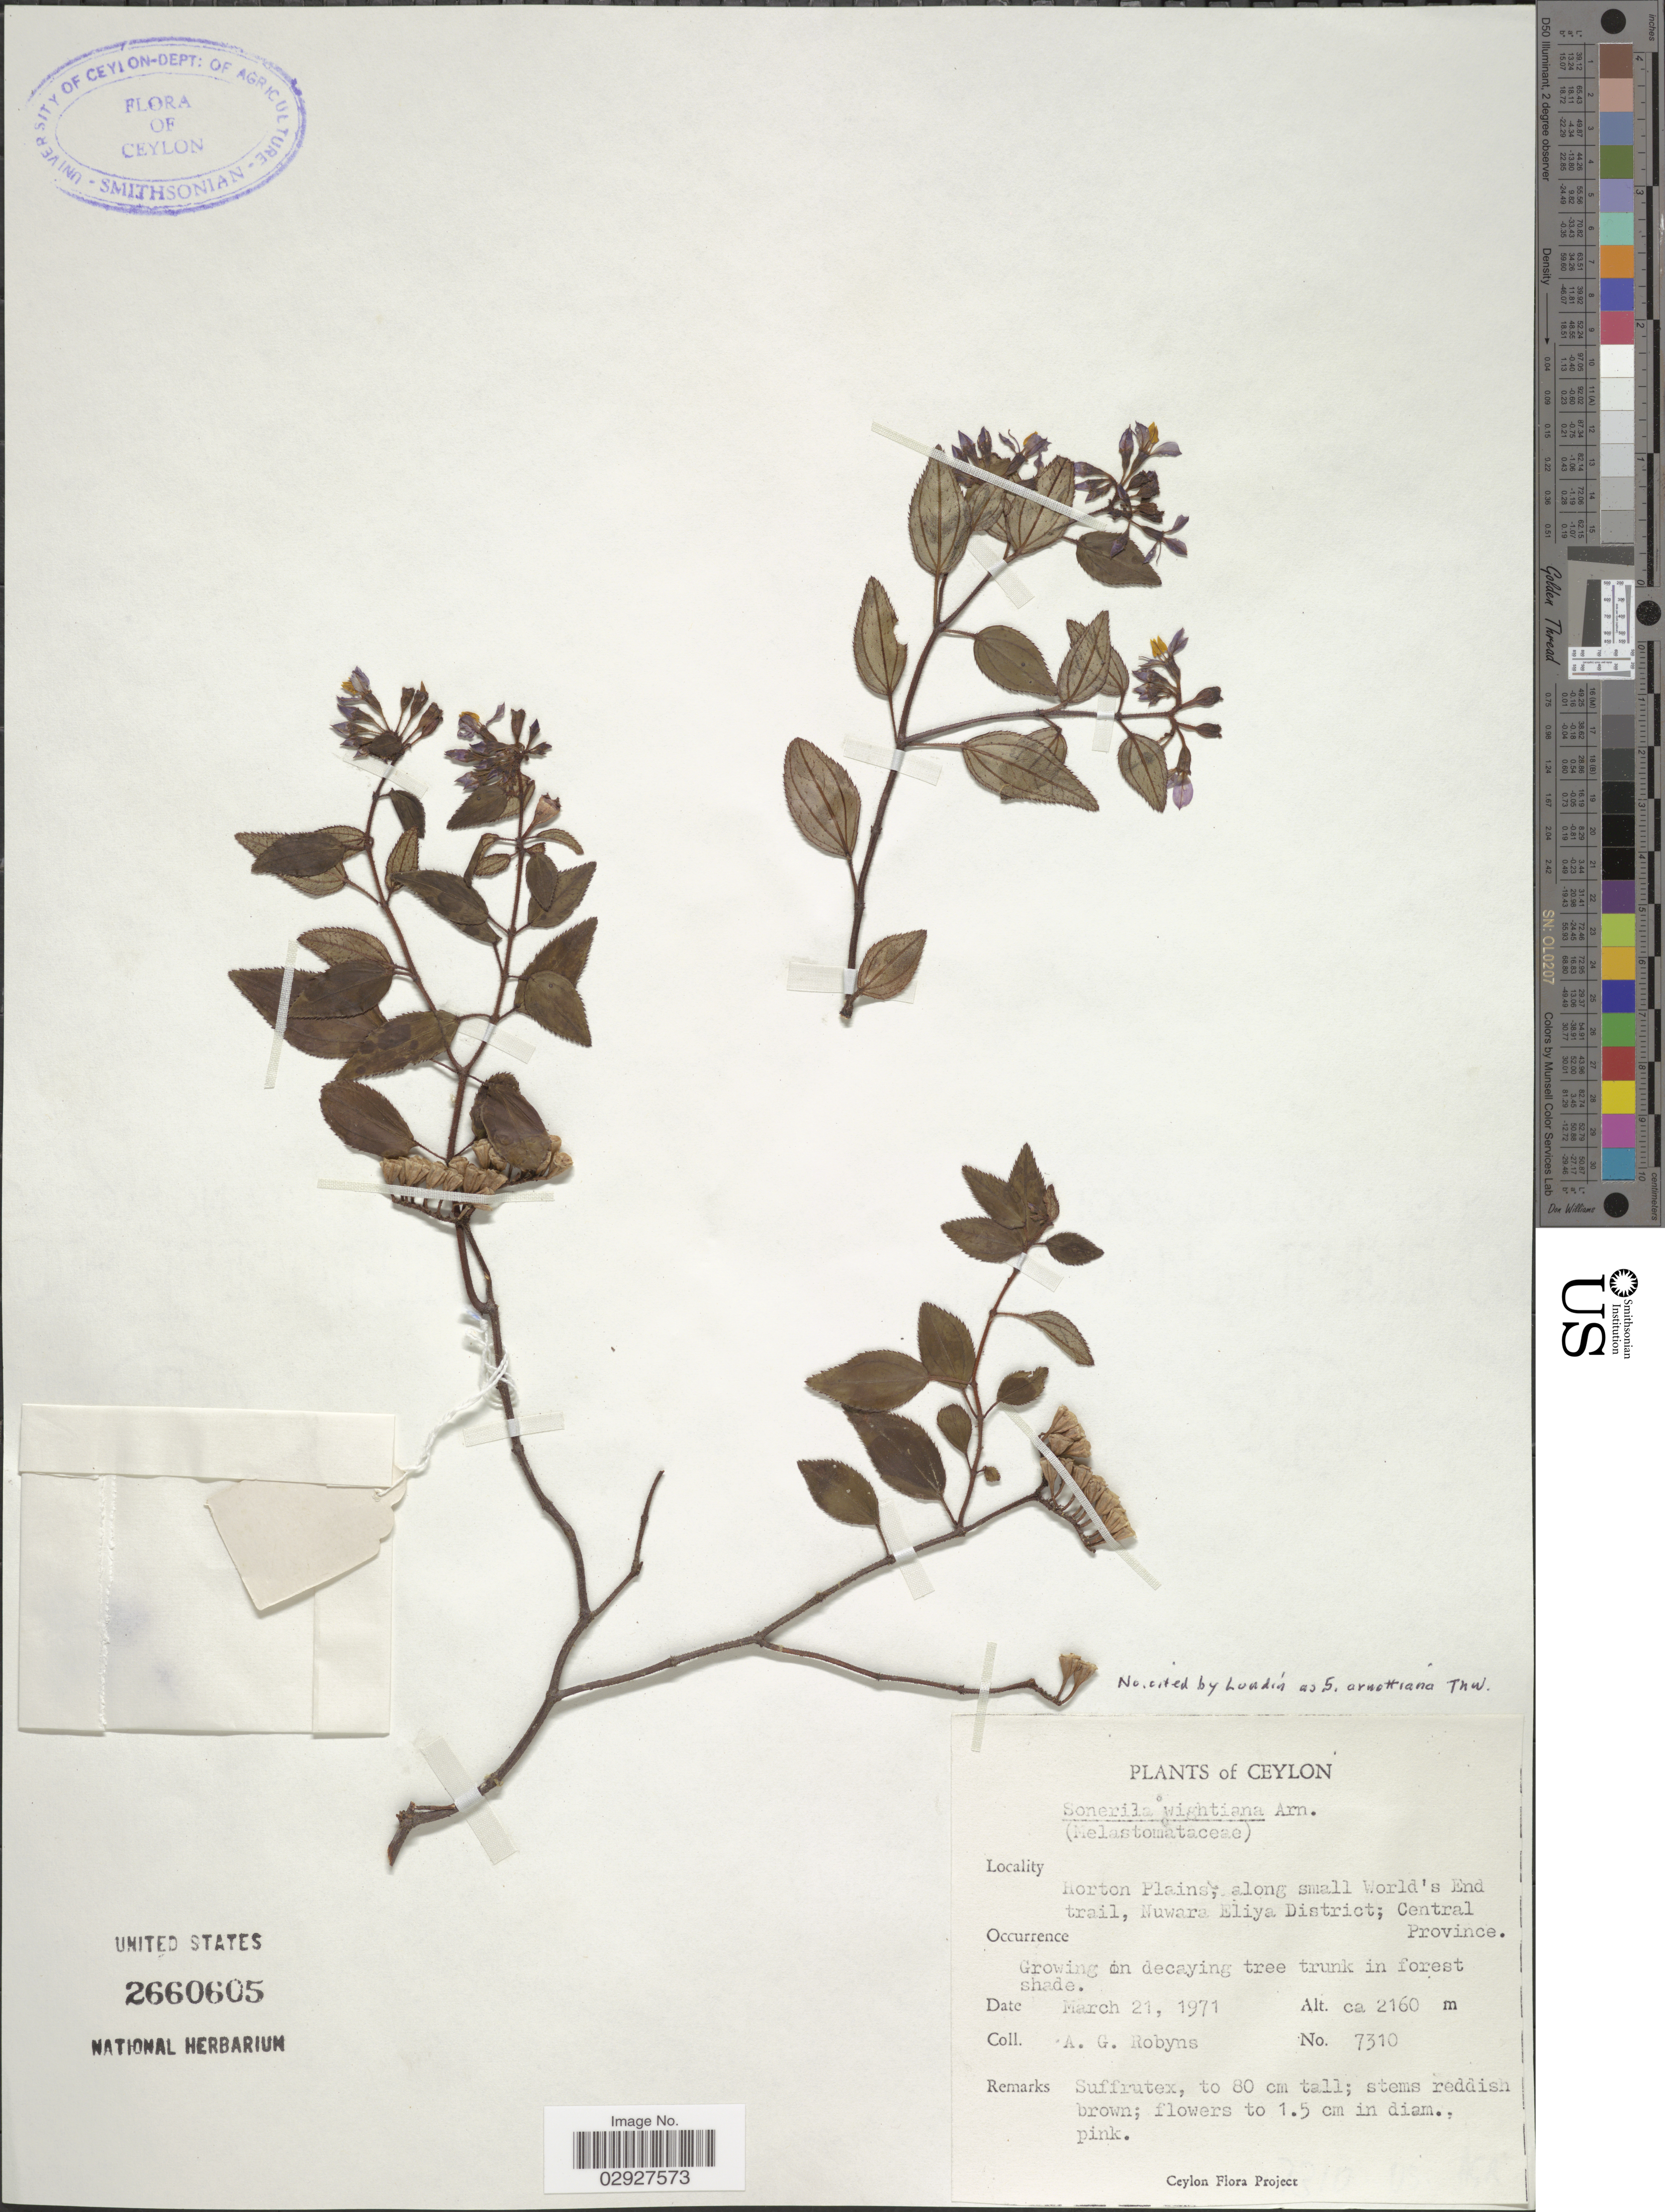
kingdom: Plantae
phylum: Tracheophyta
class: Magnoliopsida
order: Myrtales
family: Melastomataceae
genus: Sonerila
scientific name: Sonerila arnottiana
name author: Thwaites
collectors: A. Robyns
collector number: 7310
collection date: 1971-03-21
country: Sri Lanka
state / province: Central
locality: Ceylon. Horton Plains, among small World's End trail, Nuwara Eliya District.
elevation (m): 2160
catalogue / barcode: US 2660605